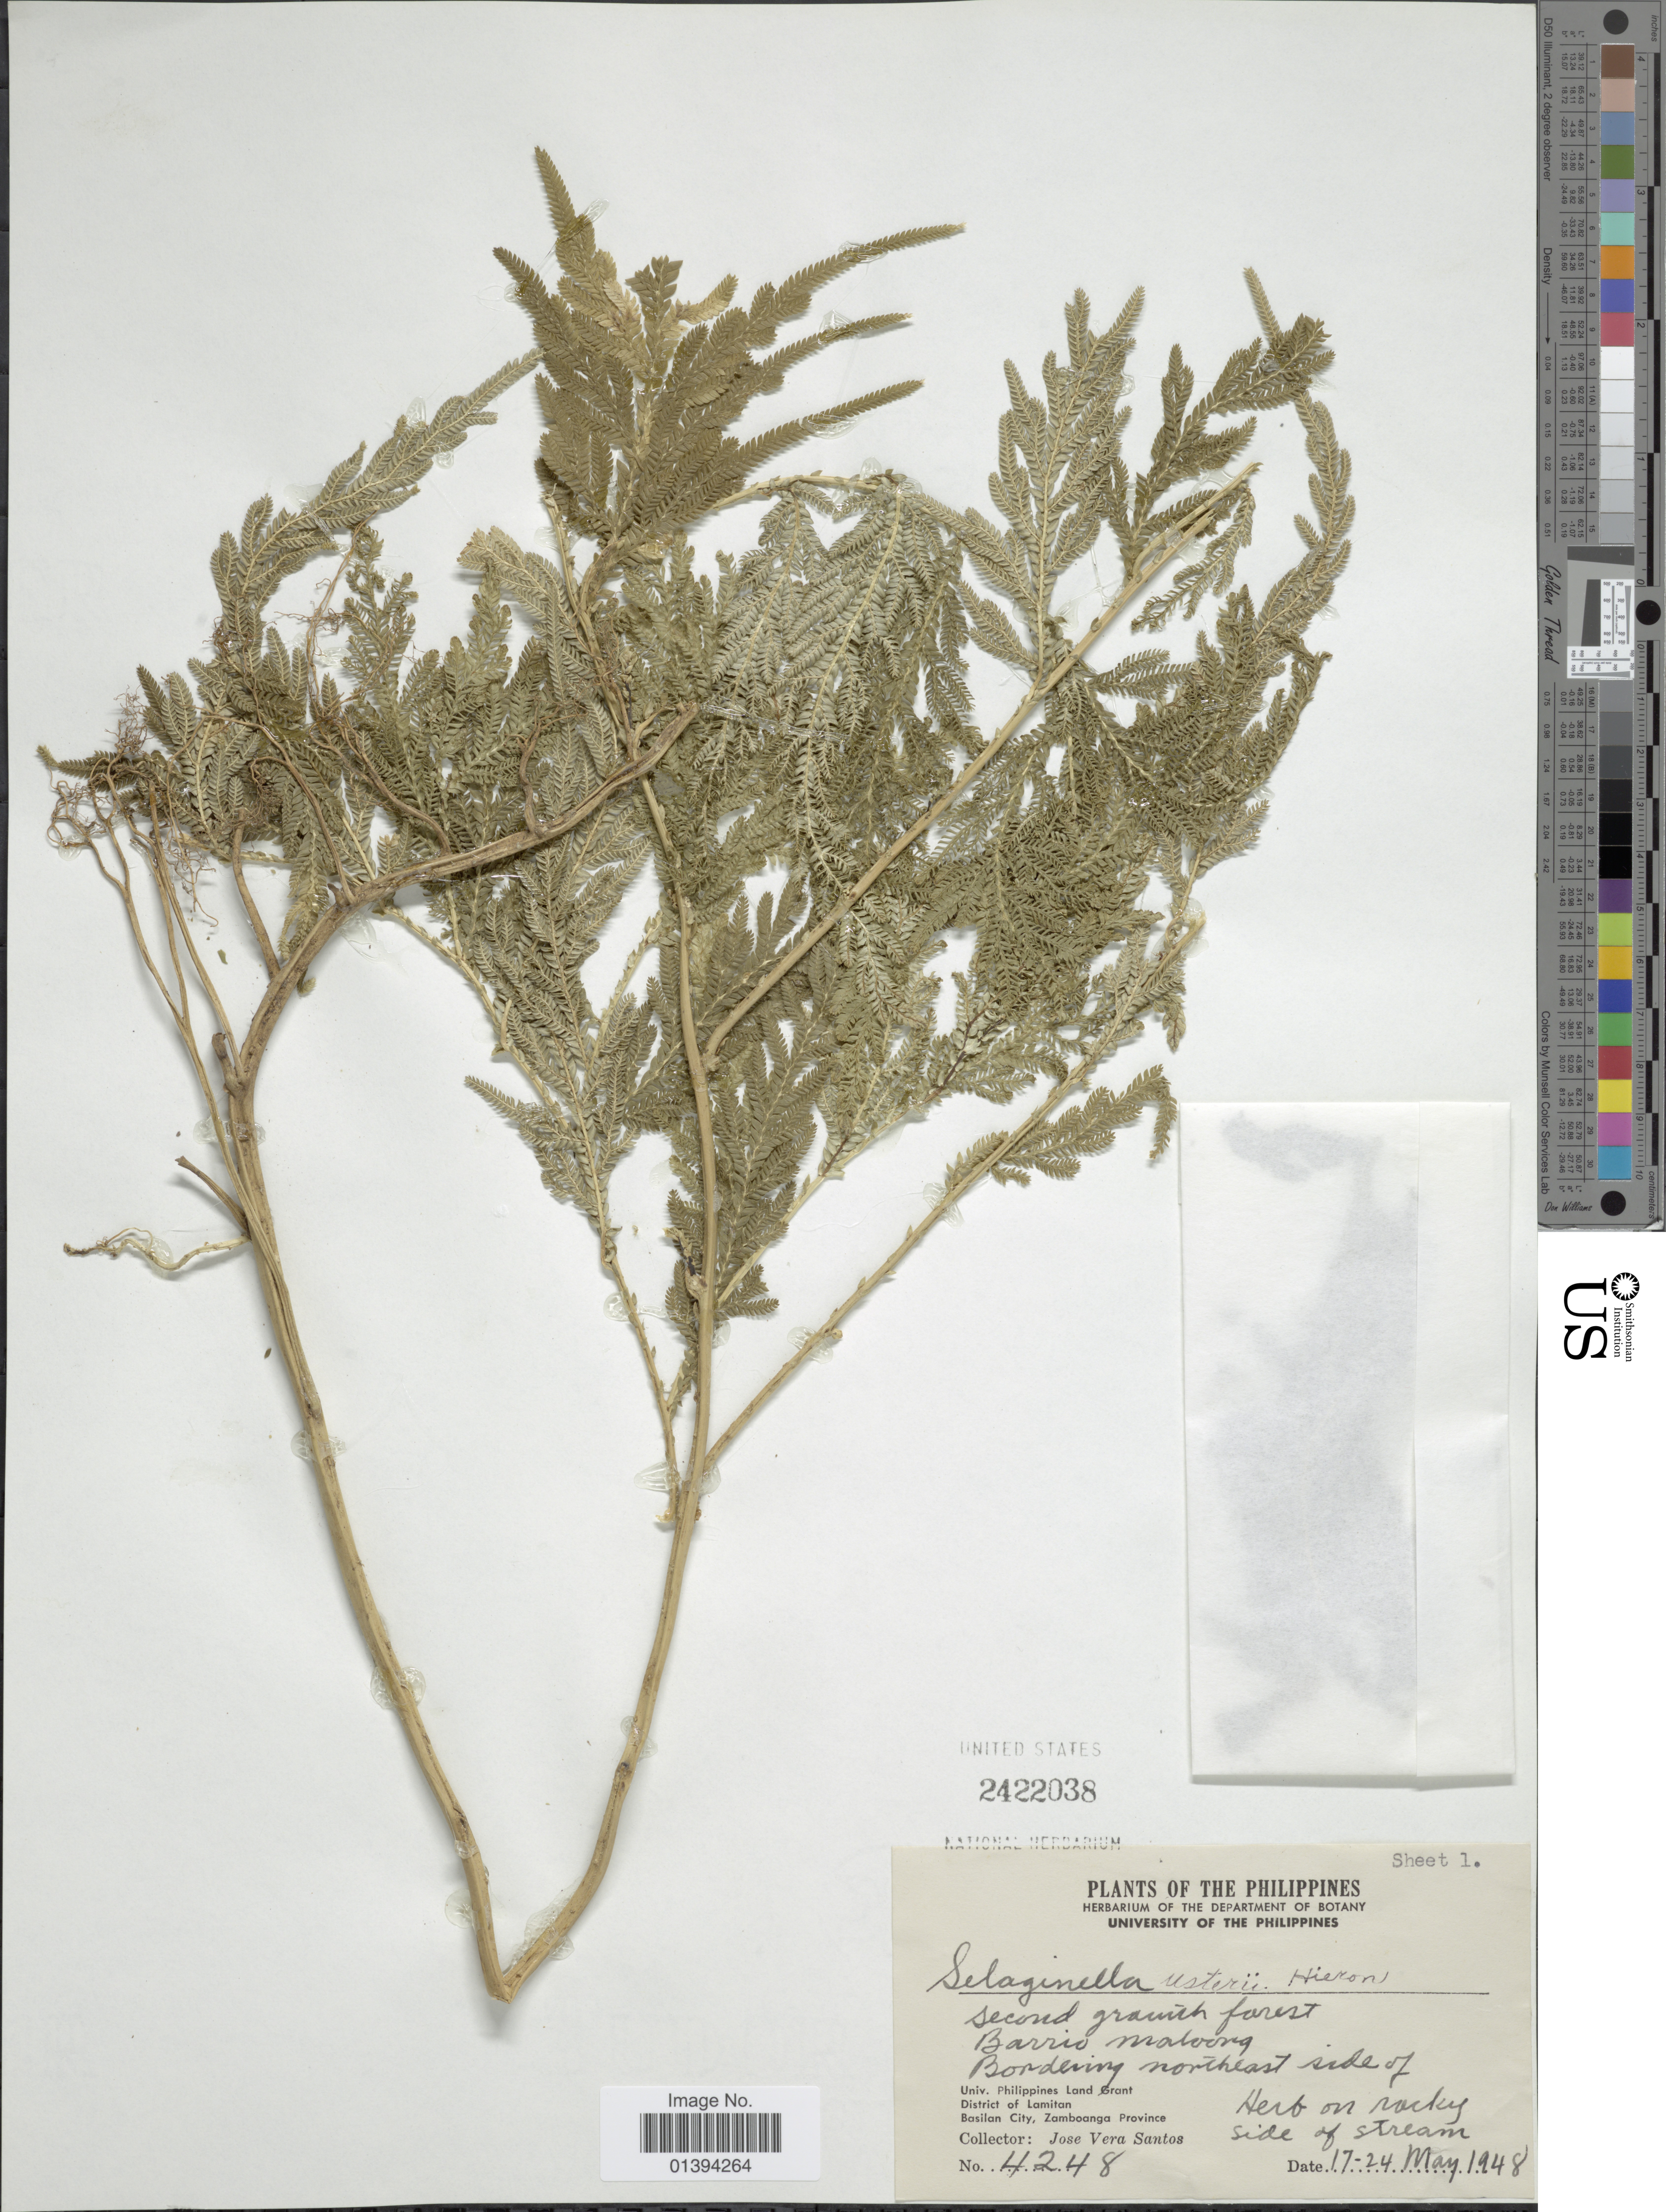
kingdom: Plantae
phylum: Tracheophyta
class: Lycopodiopsida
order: Selaginellales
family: Selaginellaceae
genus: Selaginella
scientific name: Selaginella usterii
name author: Hieron.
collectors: J. V. Santos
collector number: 4248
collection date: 1948-05-17/1948-05-24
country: Philippines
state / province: Zamboanga Peninsula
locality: Barrio matoong, bordering northeast side of Univ. Philippines Land Grant, District of Lamitan, Basilan City, Zamboanga Province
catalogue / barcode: US 2422038